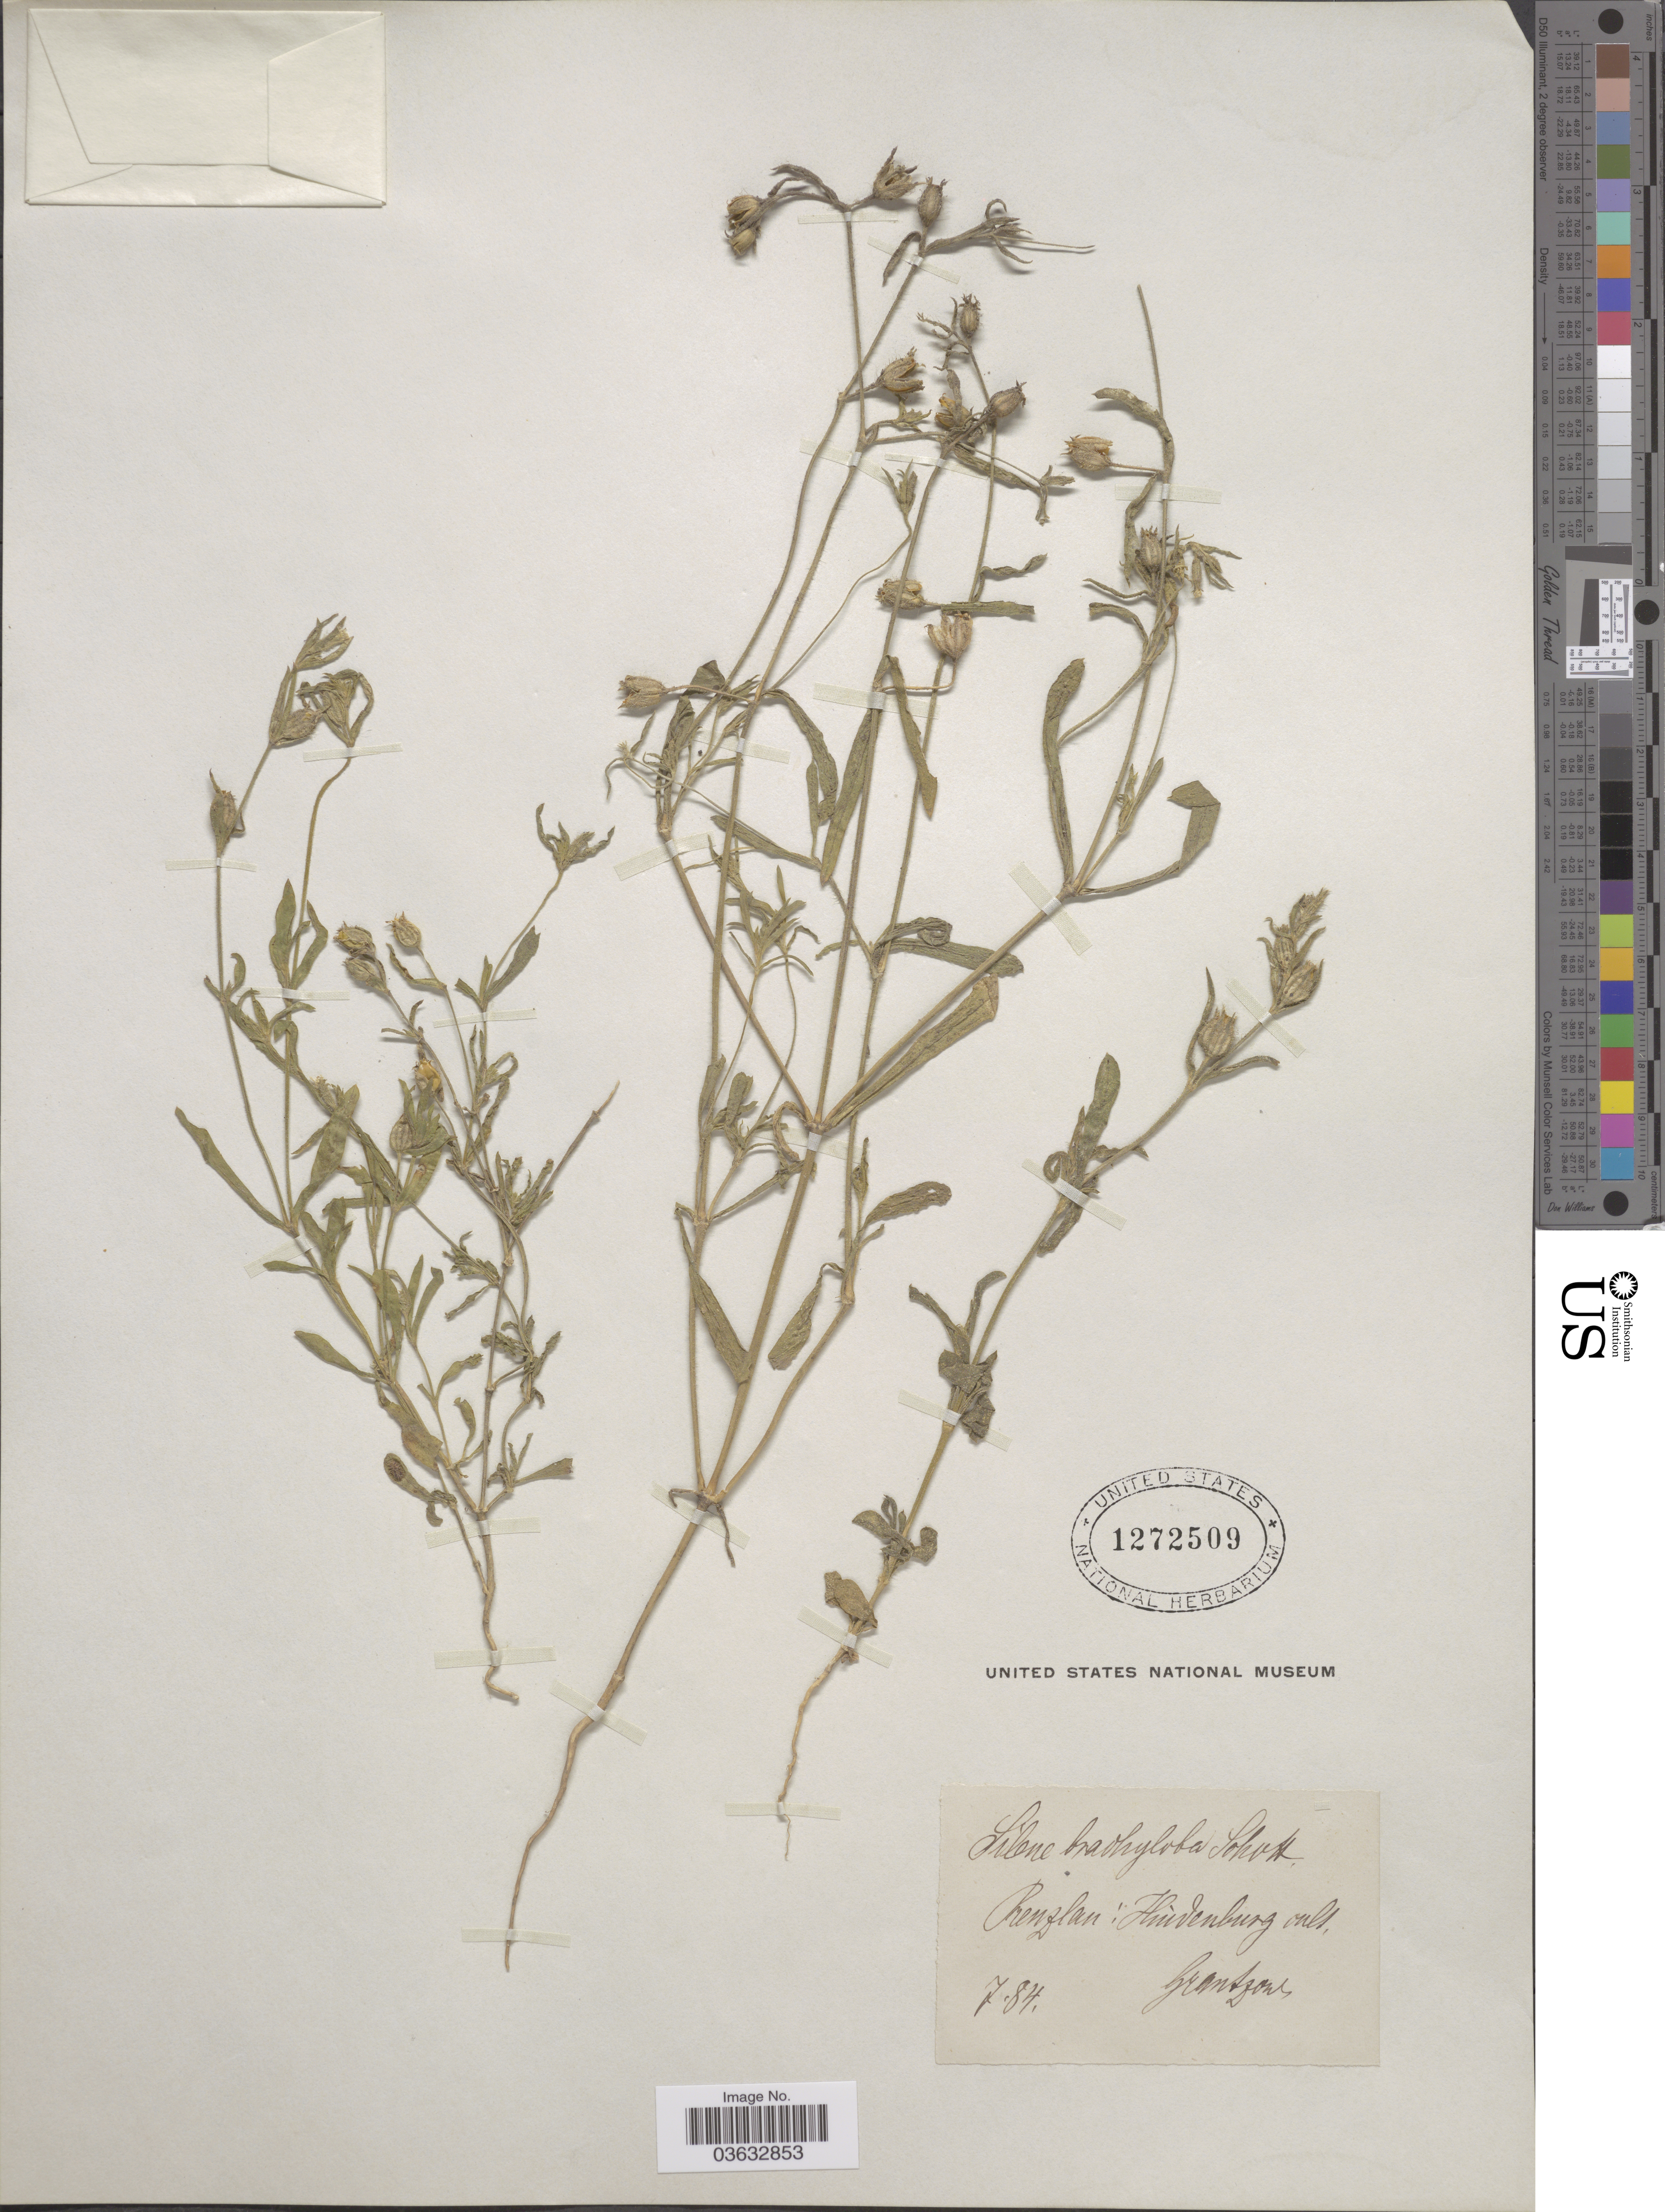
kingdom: Plantae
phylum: Tracheophyta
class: Magnoliopsida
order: Caryophyllales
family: Caryophyllaceae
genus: Silene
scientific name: Silene brachyloba Schur sp. nov. ined.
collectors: Grantzow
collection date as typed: Transcribed d/m/y: /7/84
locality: Prenzlau: Hindenburg cult.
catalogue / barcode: US 1272509